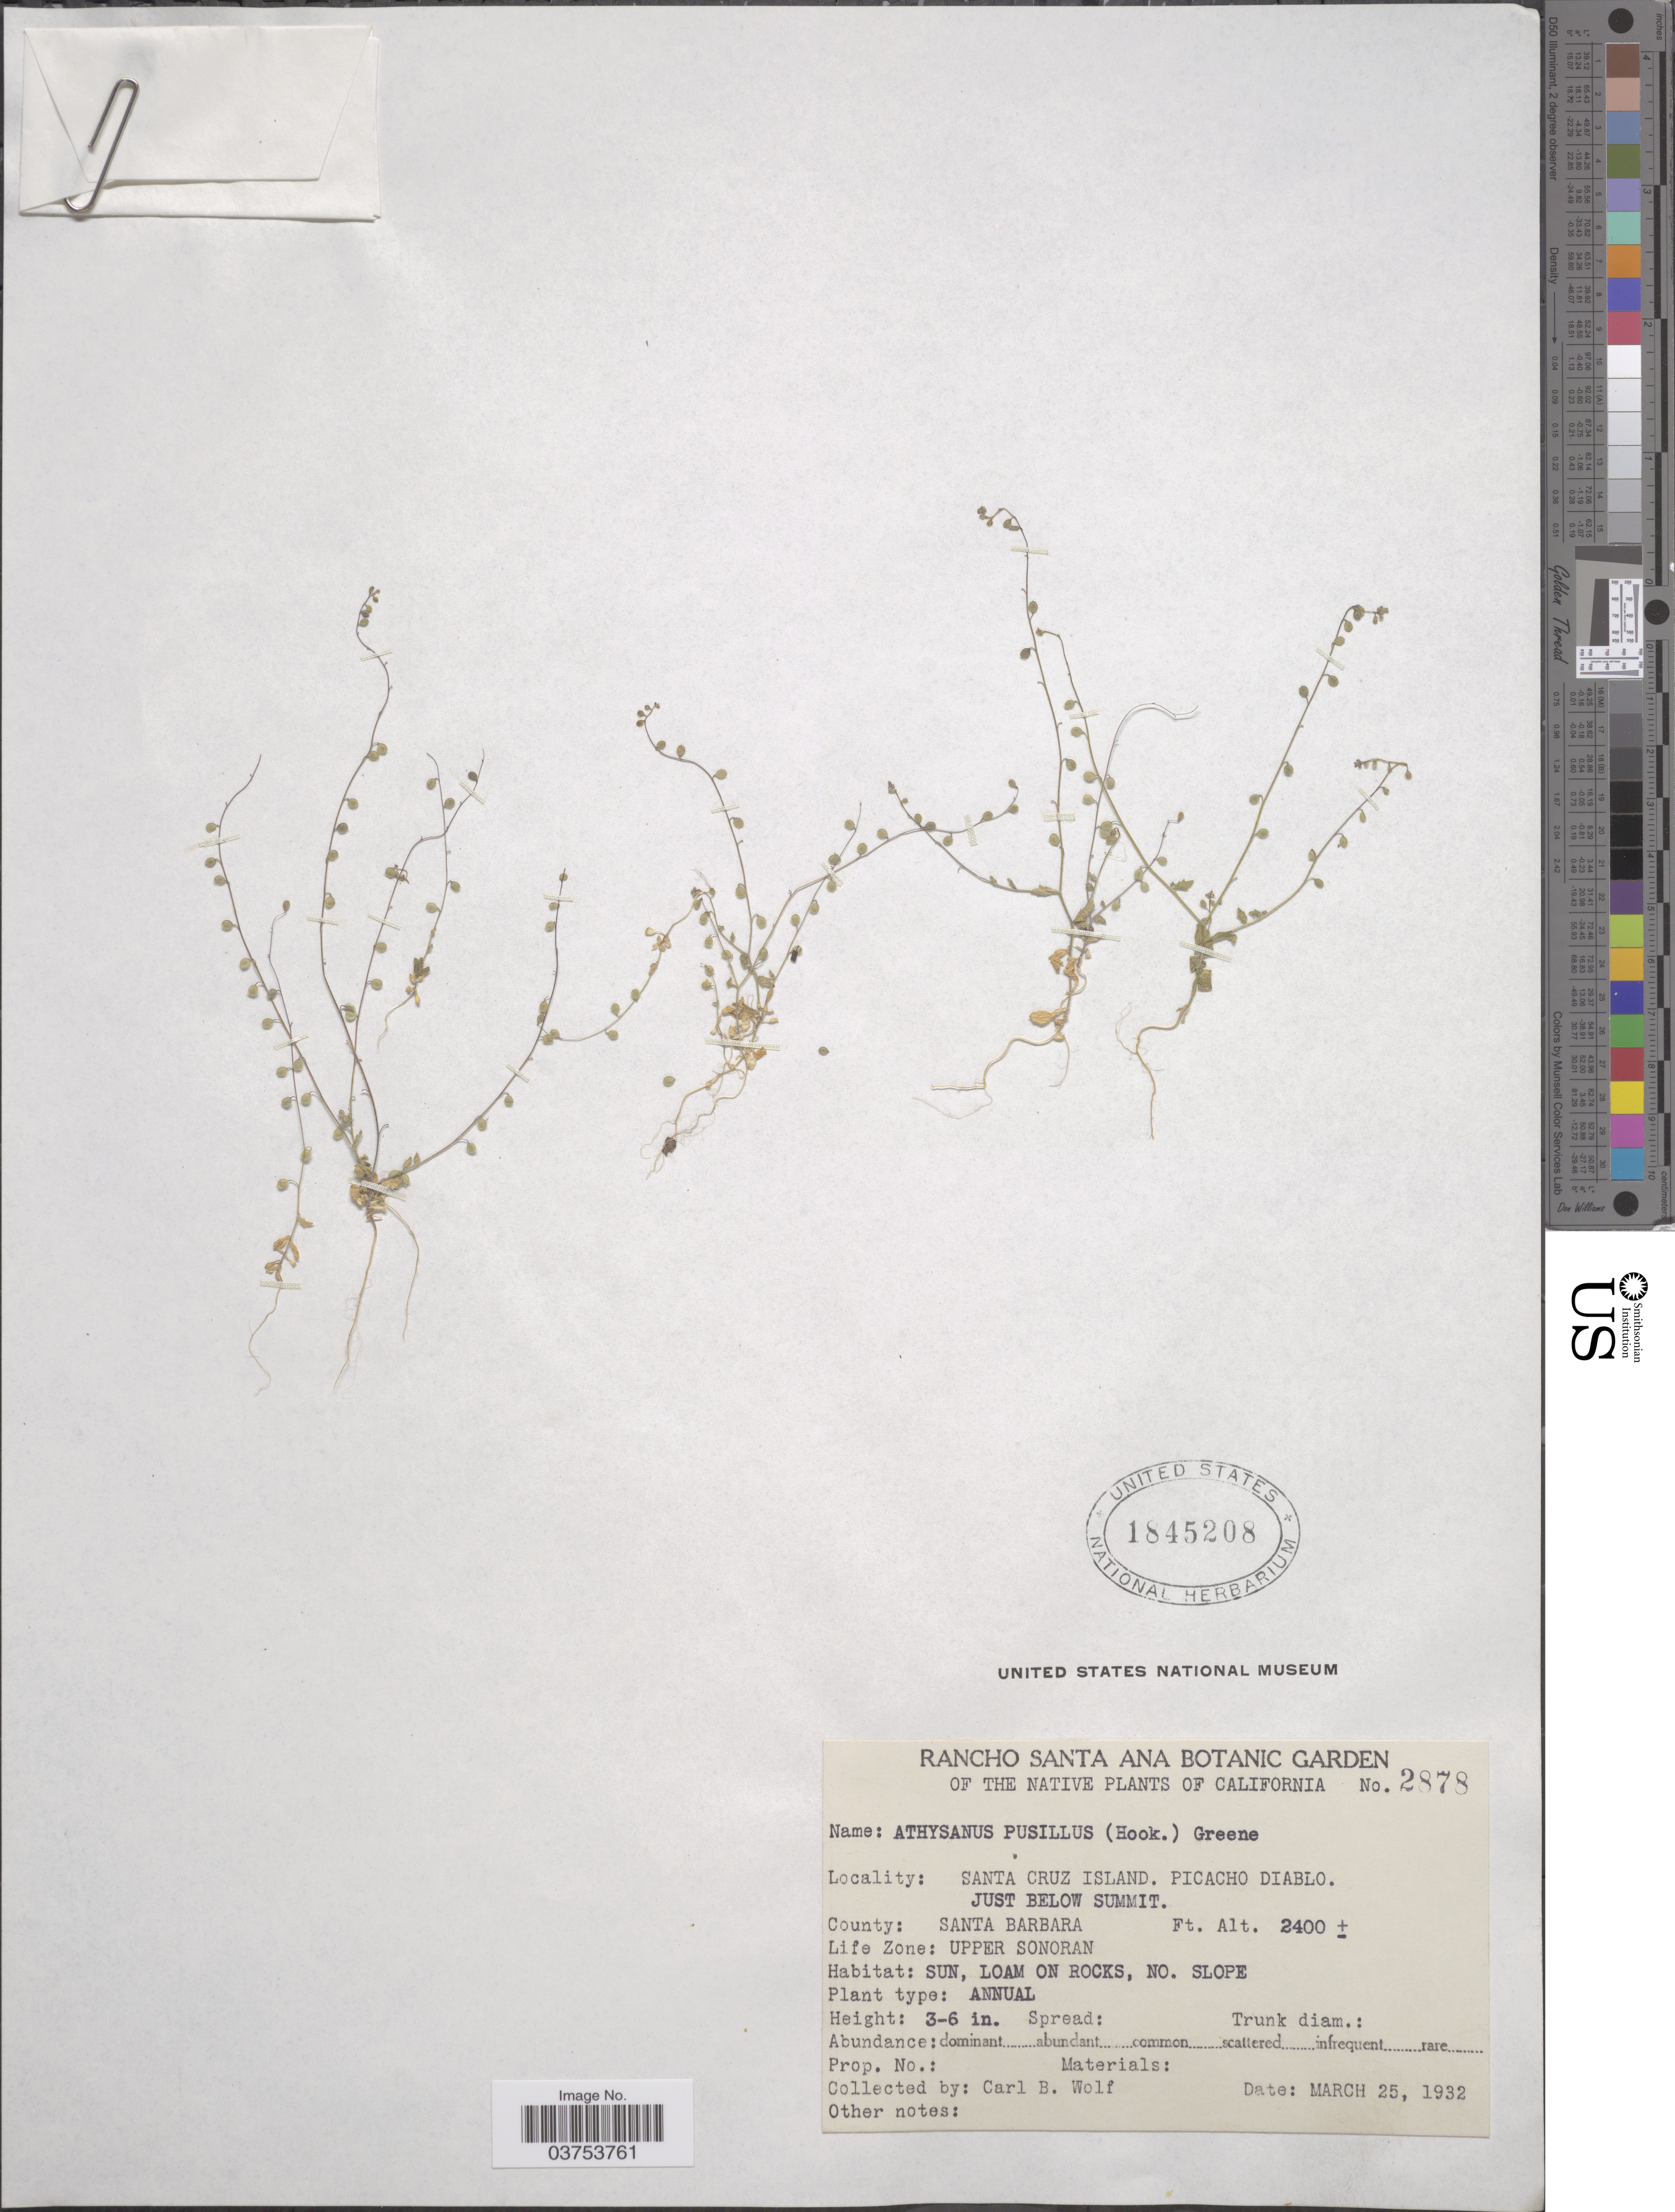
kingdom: Plantae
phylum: Tracheophyta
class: Magnoliopsida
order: Brassicales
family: Brassicaceae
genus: Athysanus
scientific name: Athysanus pusillus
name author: (Hook.) Greene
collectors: C. B. Wolf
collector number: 2878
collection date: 1932-03-25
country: United States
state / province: California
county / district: Santa Barbara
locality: Santa Cruz Island. Picacho Diablo. Just below Summit. County: Santa Barbara. Life Zone: Upper Sonoran.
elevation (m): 732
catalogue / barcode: US 1845208